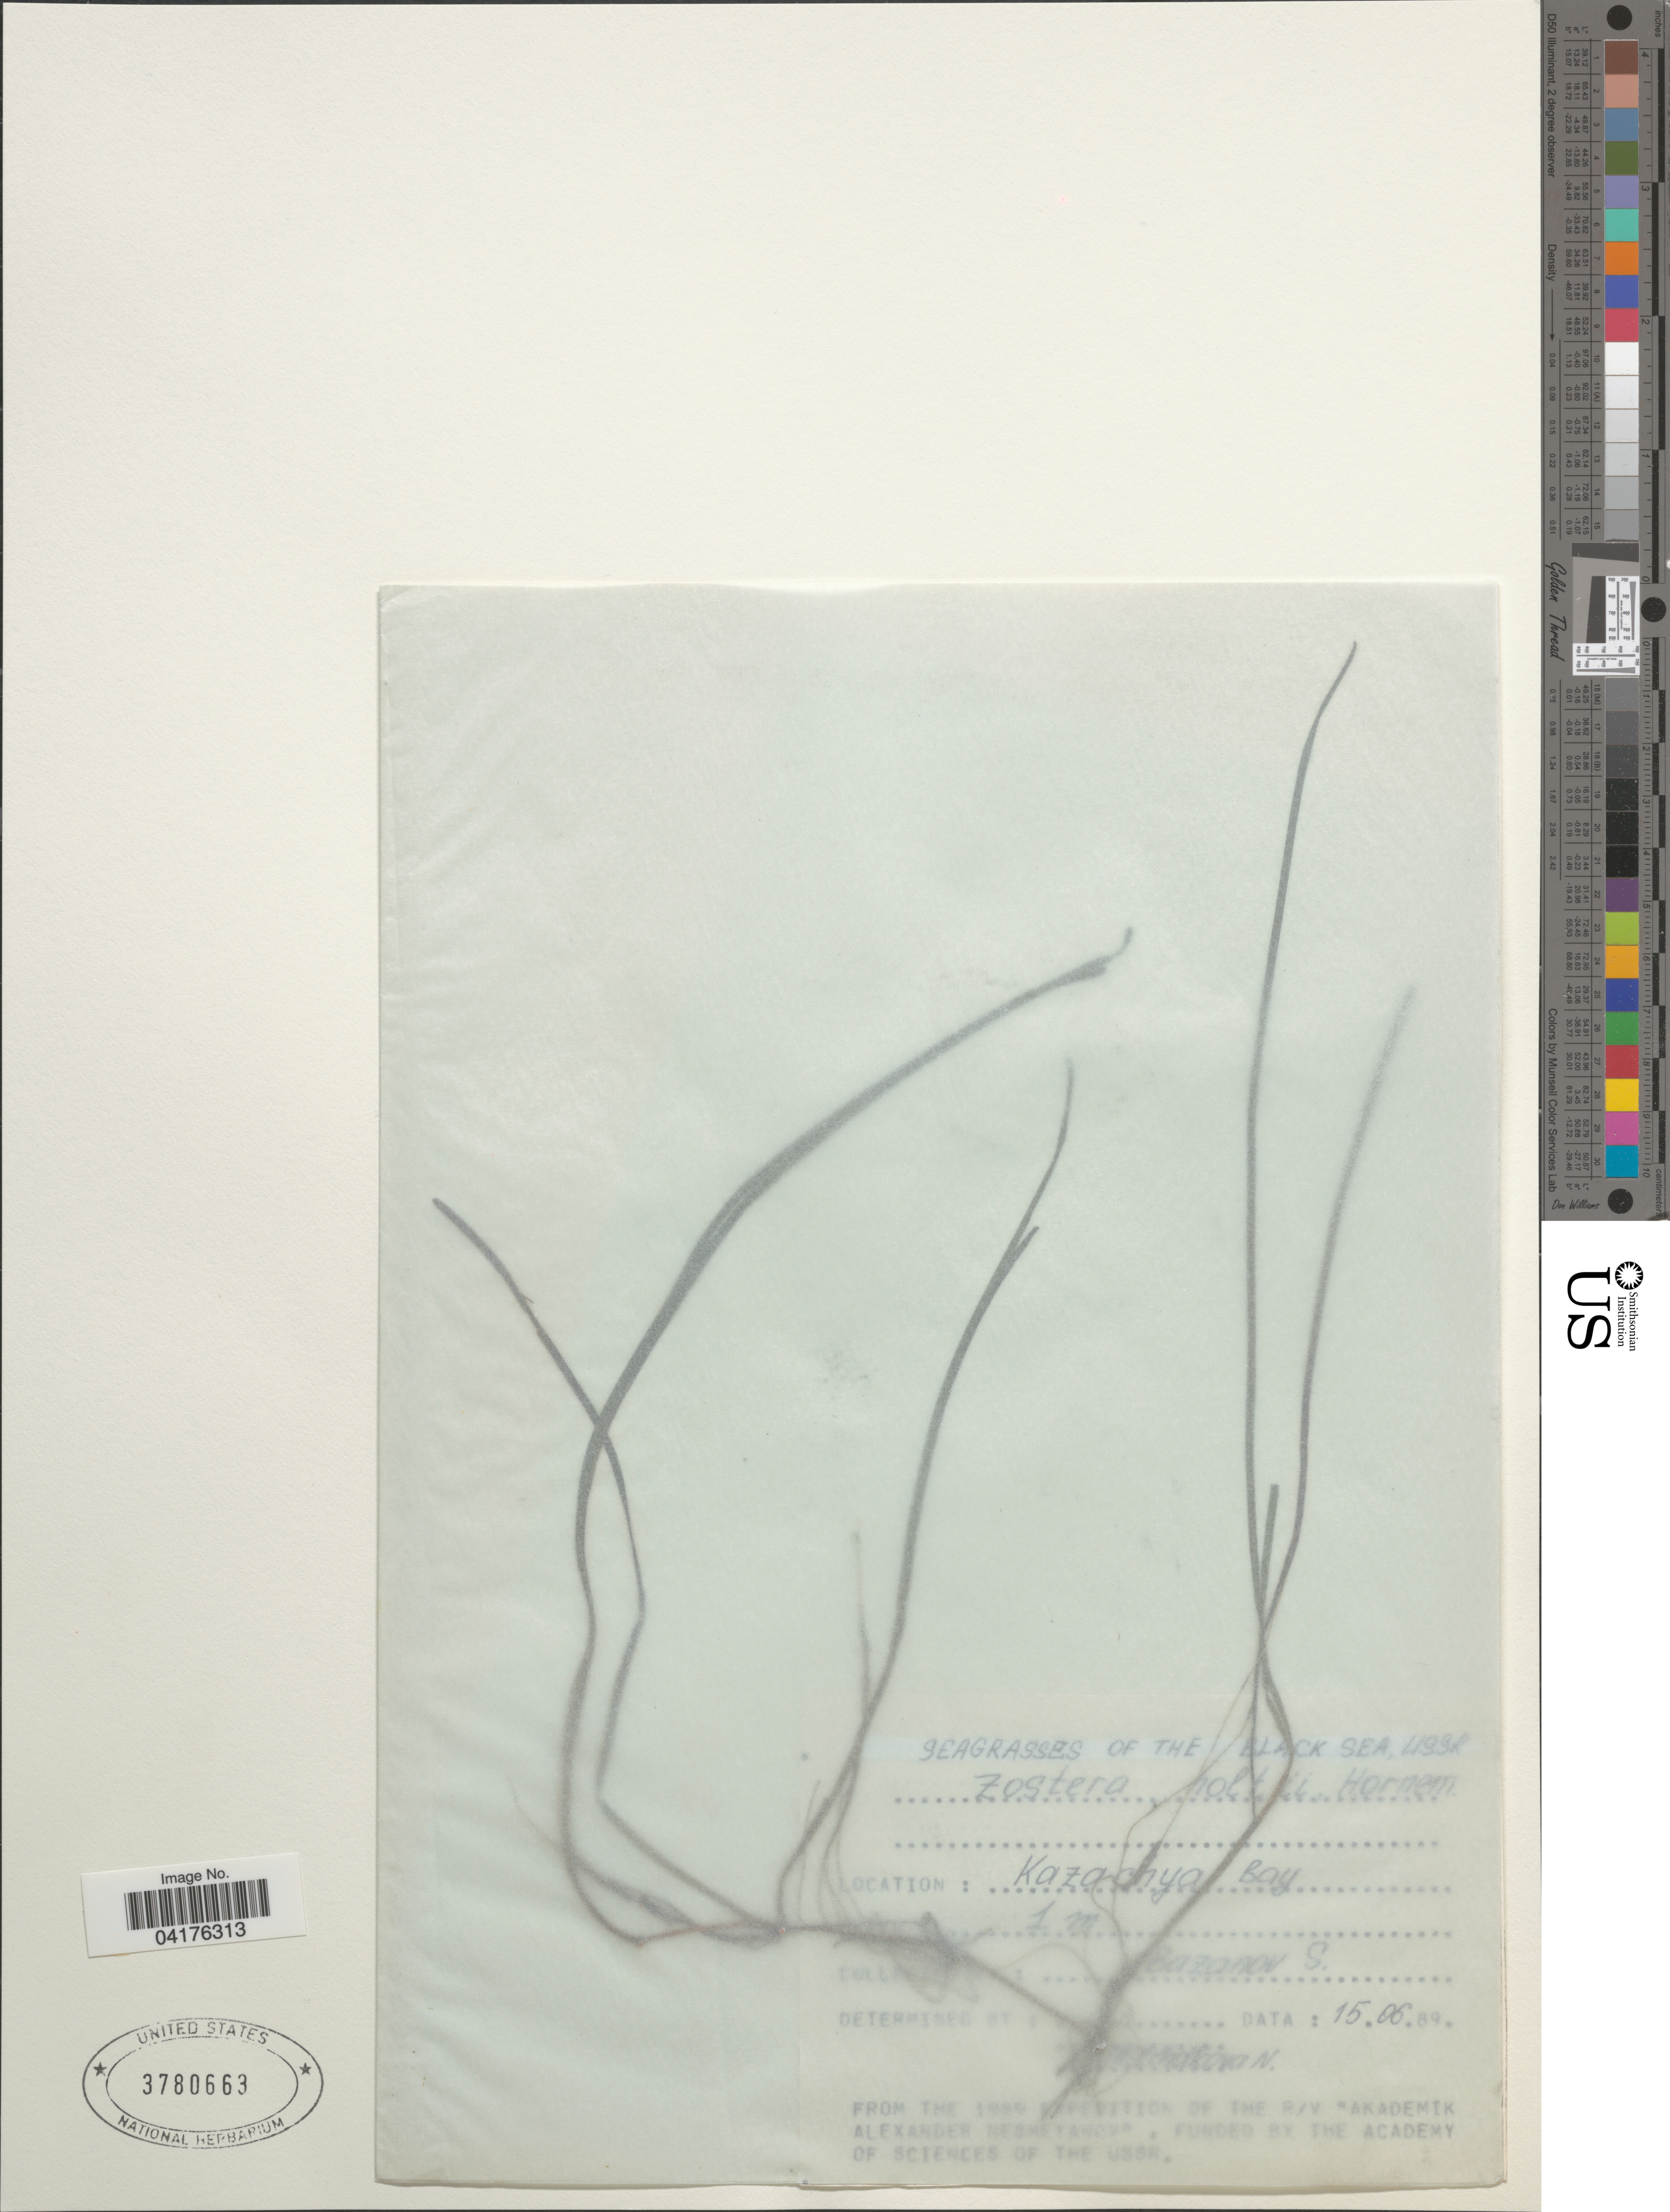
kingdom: Plantae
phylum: Tracheophyta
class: Liliopsida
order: Alismatales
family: Zosteraceae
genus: Zostera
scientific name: Zostera noltii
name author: Hornem.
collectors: S. Bazanov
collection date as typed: Transcribed d/m/y: 15/6/89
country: Ukraine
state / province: Sevastopol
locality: The Black Sea, USSR. Kazachya Bay.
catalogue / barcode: US 3780663